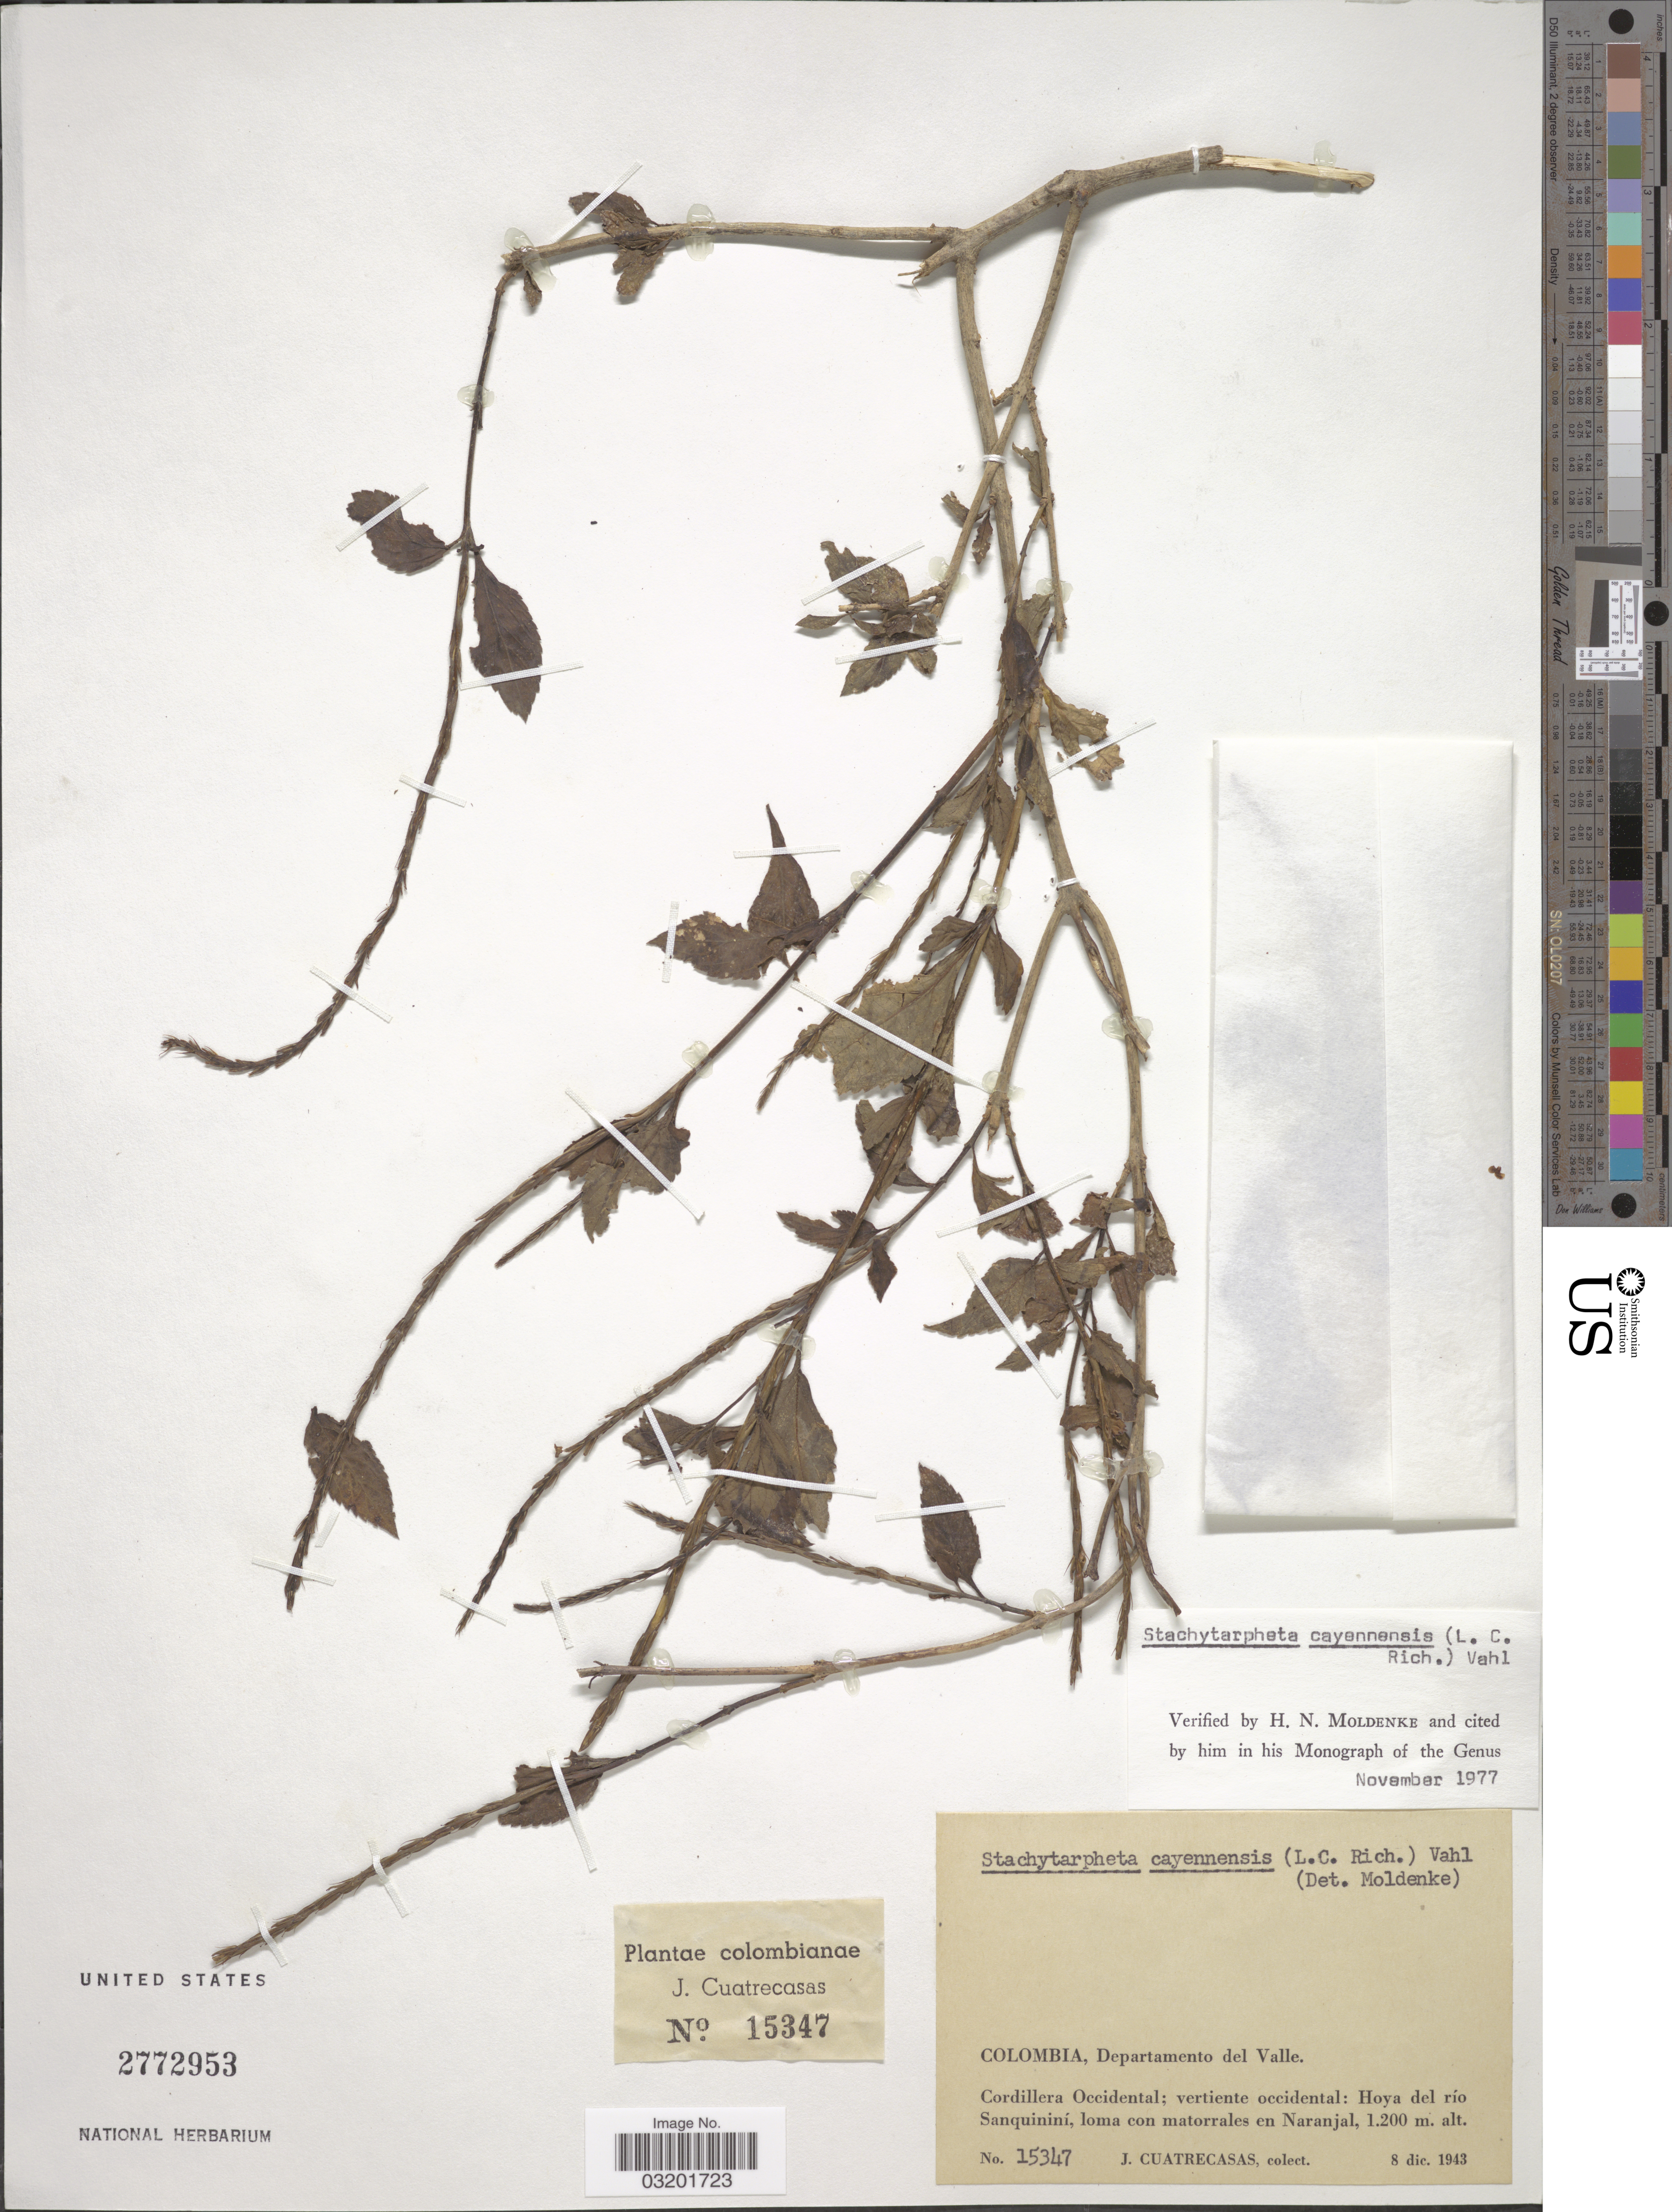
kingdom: Plantae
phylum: Tracheophyta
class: Magnoliopsida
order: Lamiales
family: Verbenaceae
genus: Stachytarpheta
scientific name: Stachytarpheta cayennensis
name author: (Rich.) Vahl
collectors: J. Cuatrecasas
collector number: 15347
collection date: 1943-12-08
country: Colombia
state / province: Valle del Cauca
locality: Departamento del Valle. Cordillera Occidental; vertiente occidental: Hoya del río Sanquininí, loma con matorrales en Naranjal.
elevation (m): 1200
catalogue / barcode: US 2772953